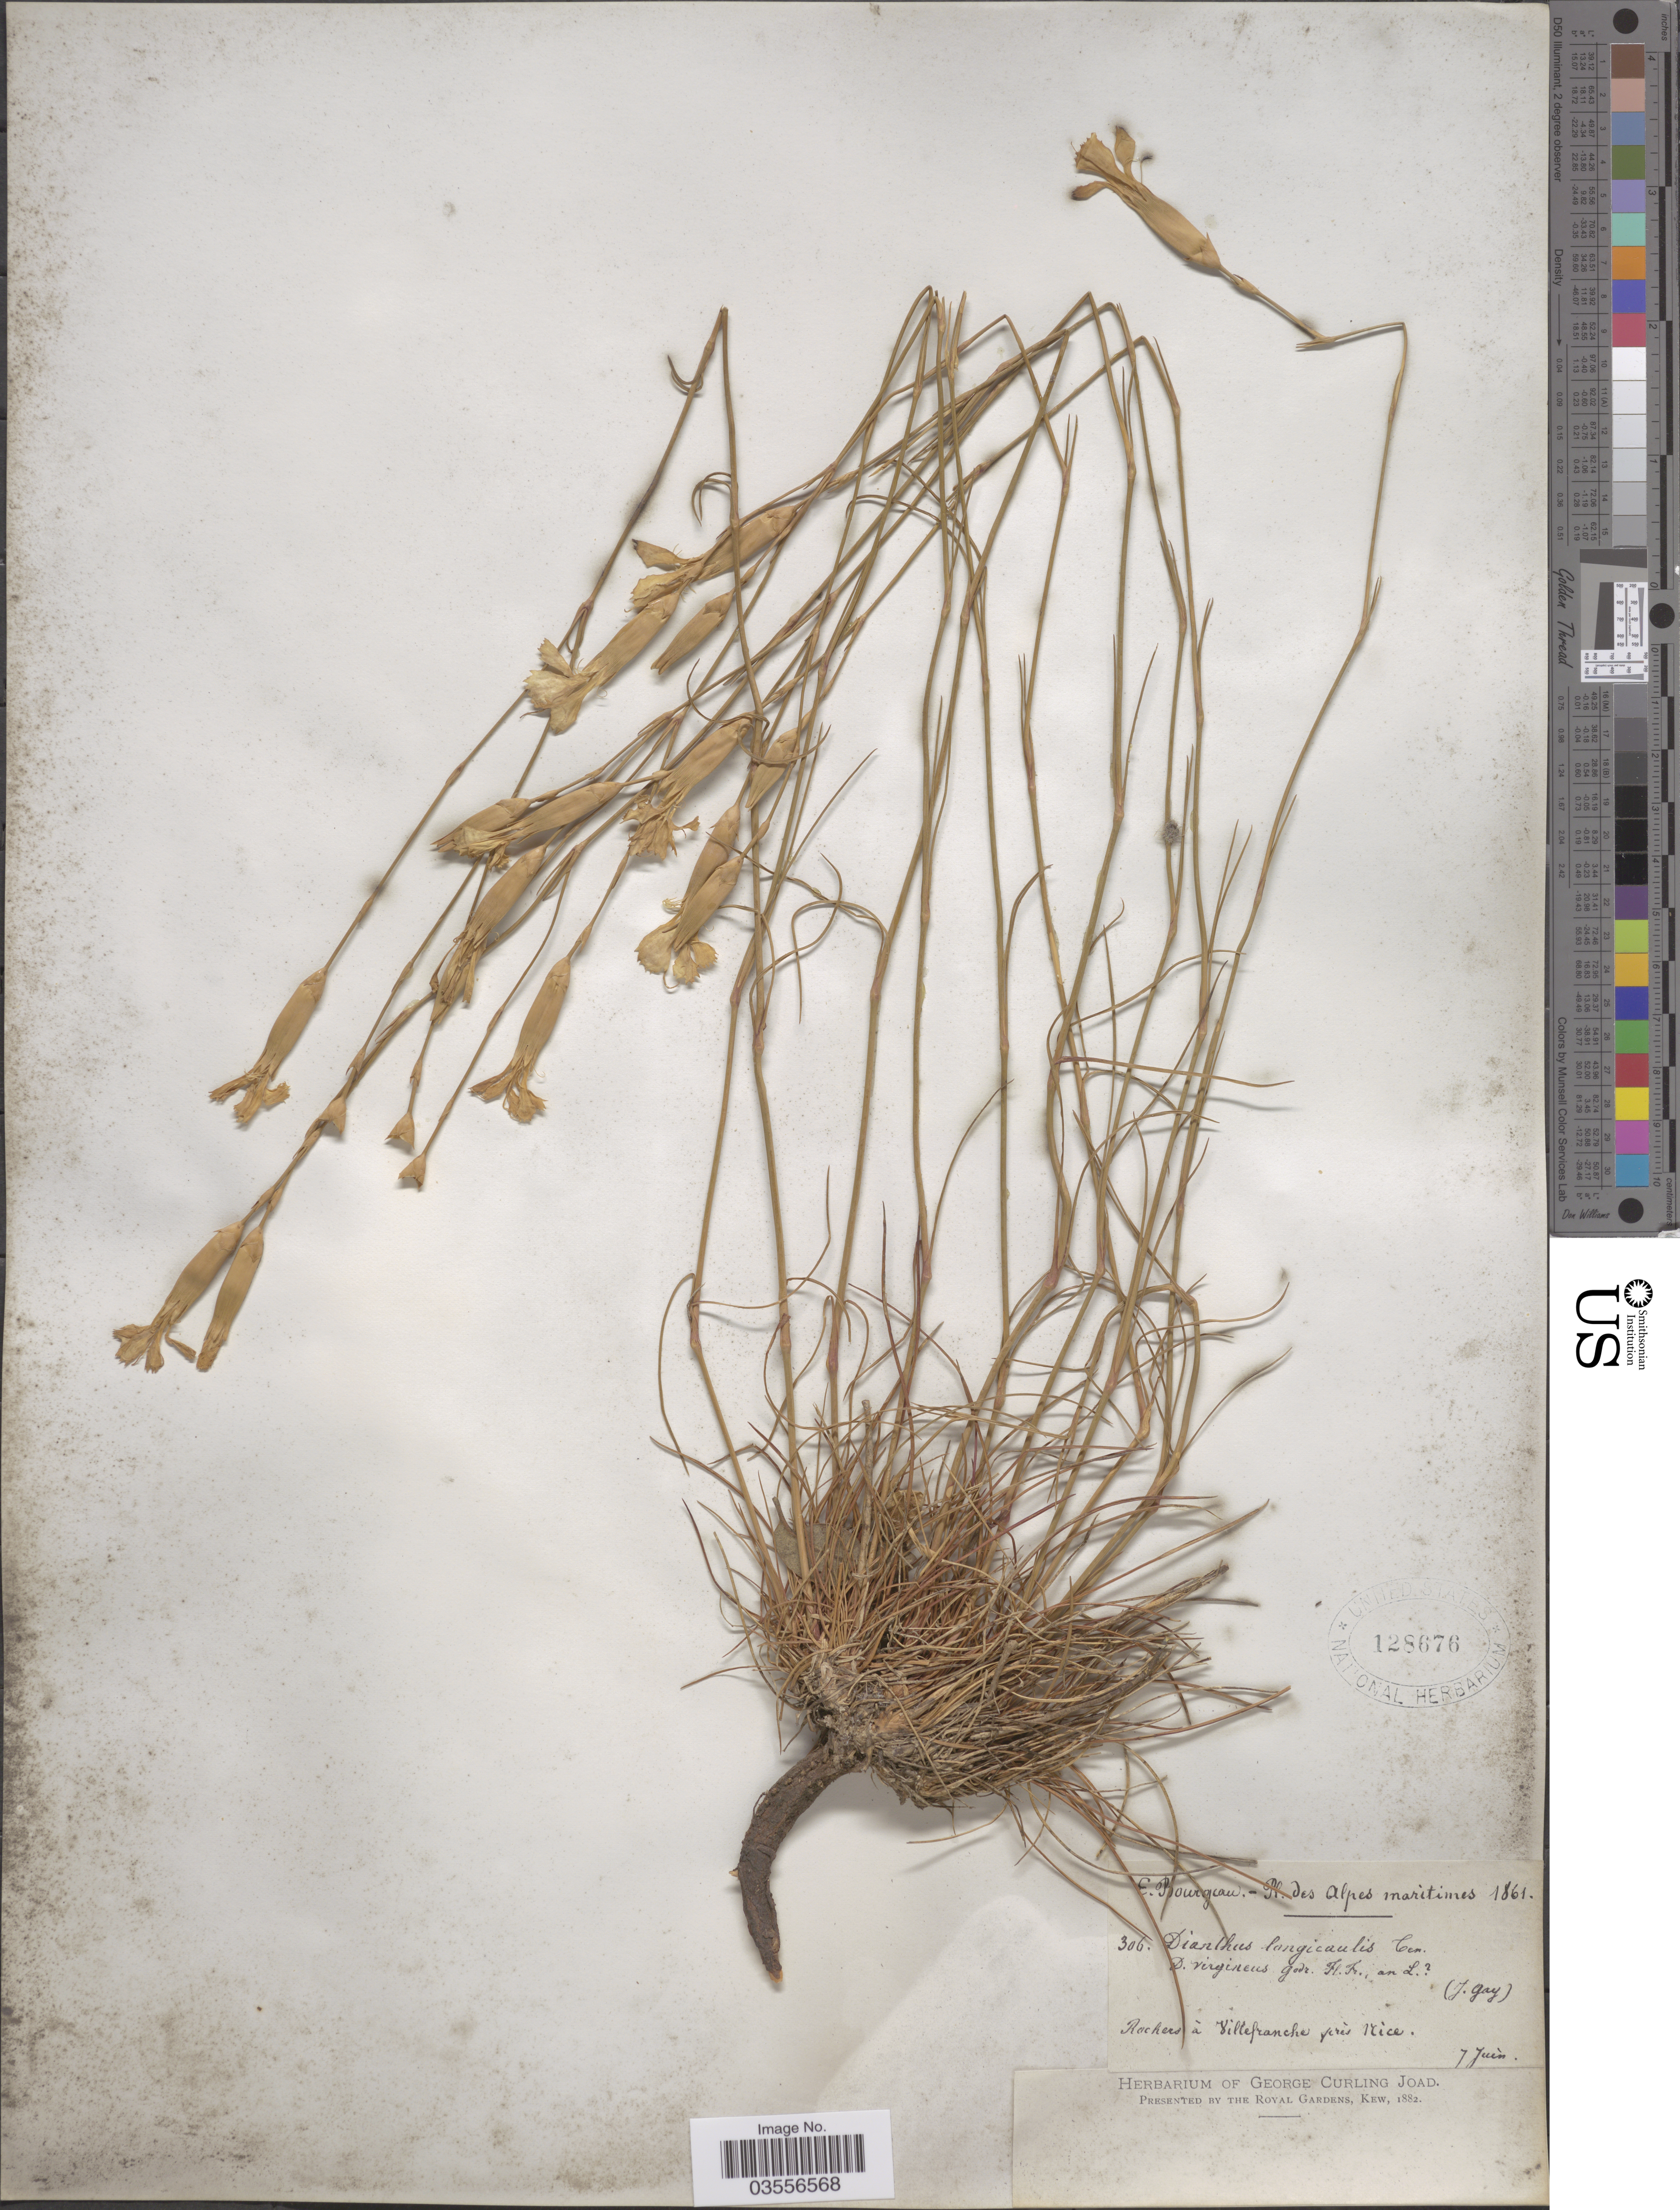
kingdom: Plantae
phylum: Tracheophyta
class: Magnoliopsida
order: Caryophyllales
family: Caryophyllaceae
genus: Dianthus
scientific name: Dianthus longicaulis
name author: Ten.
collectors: E. Bourgeau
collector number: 306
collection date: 1861-06-07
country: France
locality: Alpes maritimes. Rochers à Villefranche près Nice.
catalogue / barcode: US 128676